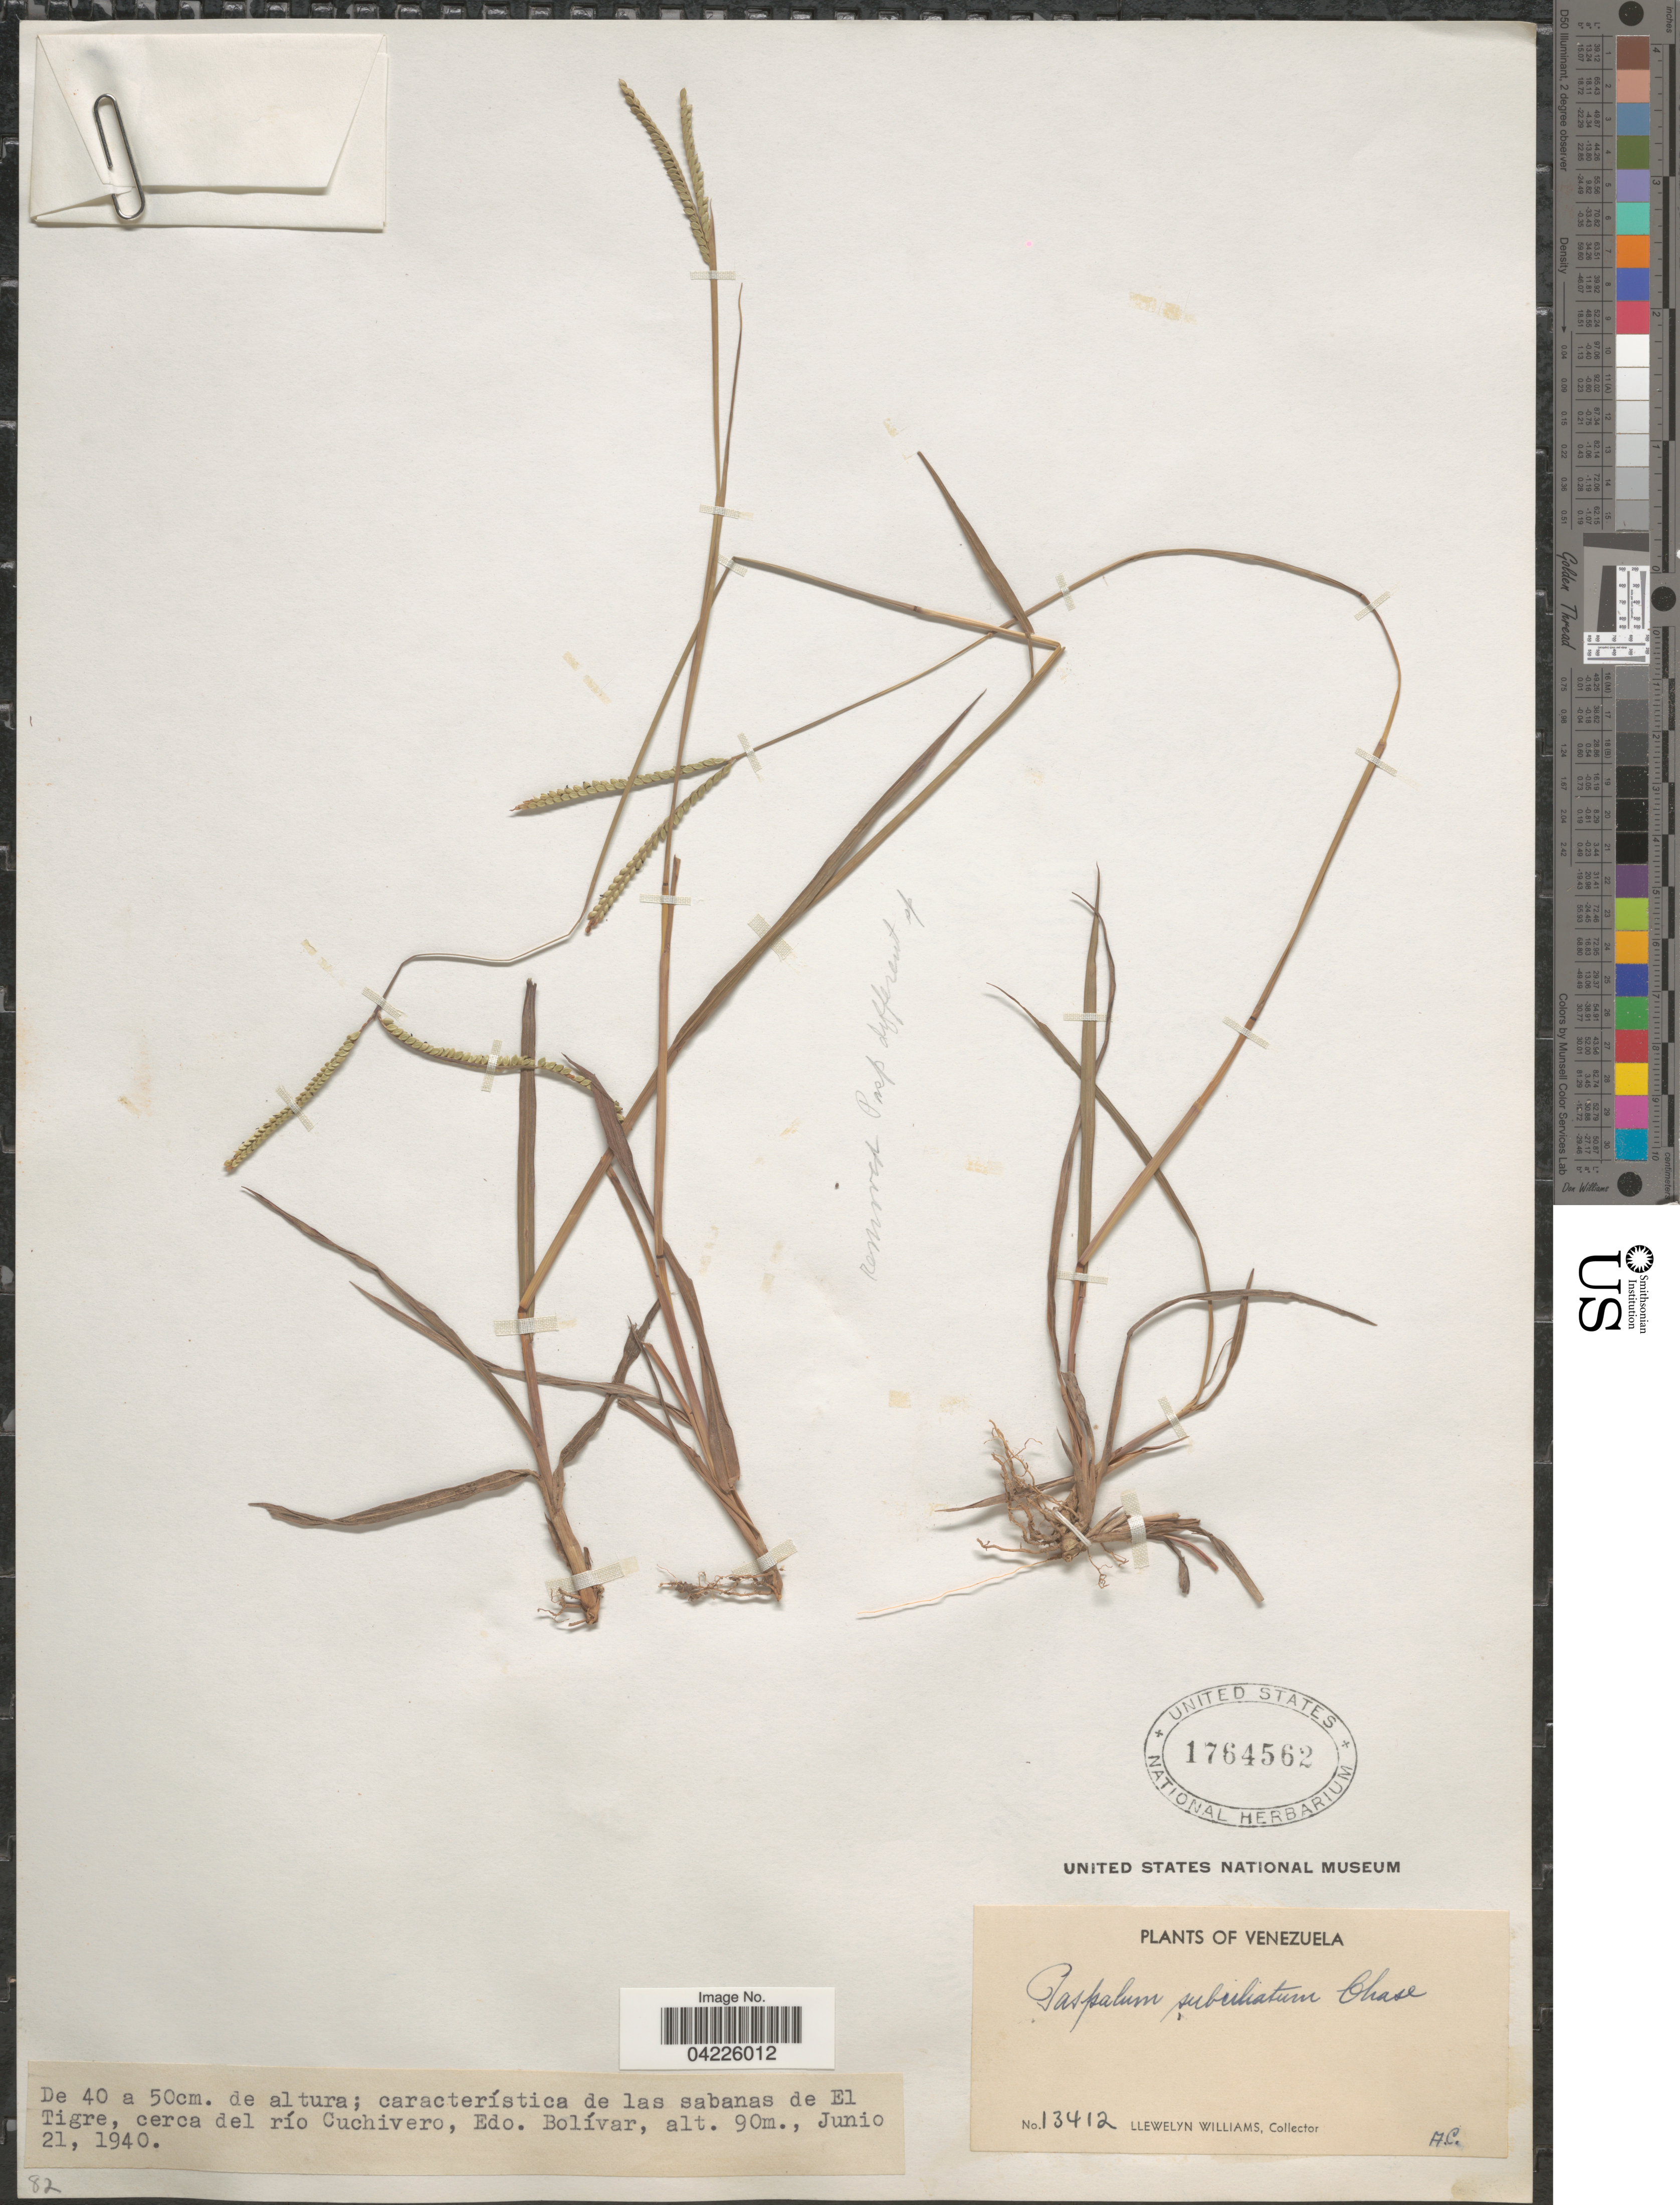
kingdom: Plantae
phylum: Tracheophyta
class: Liliopsida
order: Poales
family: Poaceae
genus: Paspalum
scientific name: Paspalum subciliatum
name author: Chase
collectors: Ll. Williams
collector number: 13412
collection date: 1940-06-21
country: Venezuela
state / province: Bolivar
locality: De las sabanas de El Tigre, cerca del río Cuchivero, Edo. Bolívar.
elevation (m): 90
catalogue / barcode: US 1764562